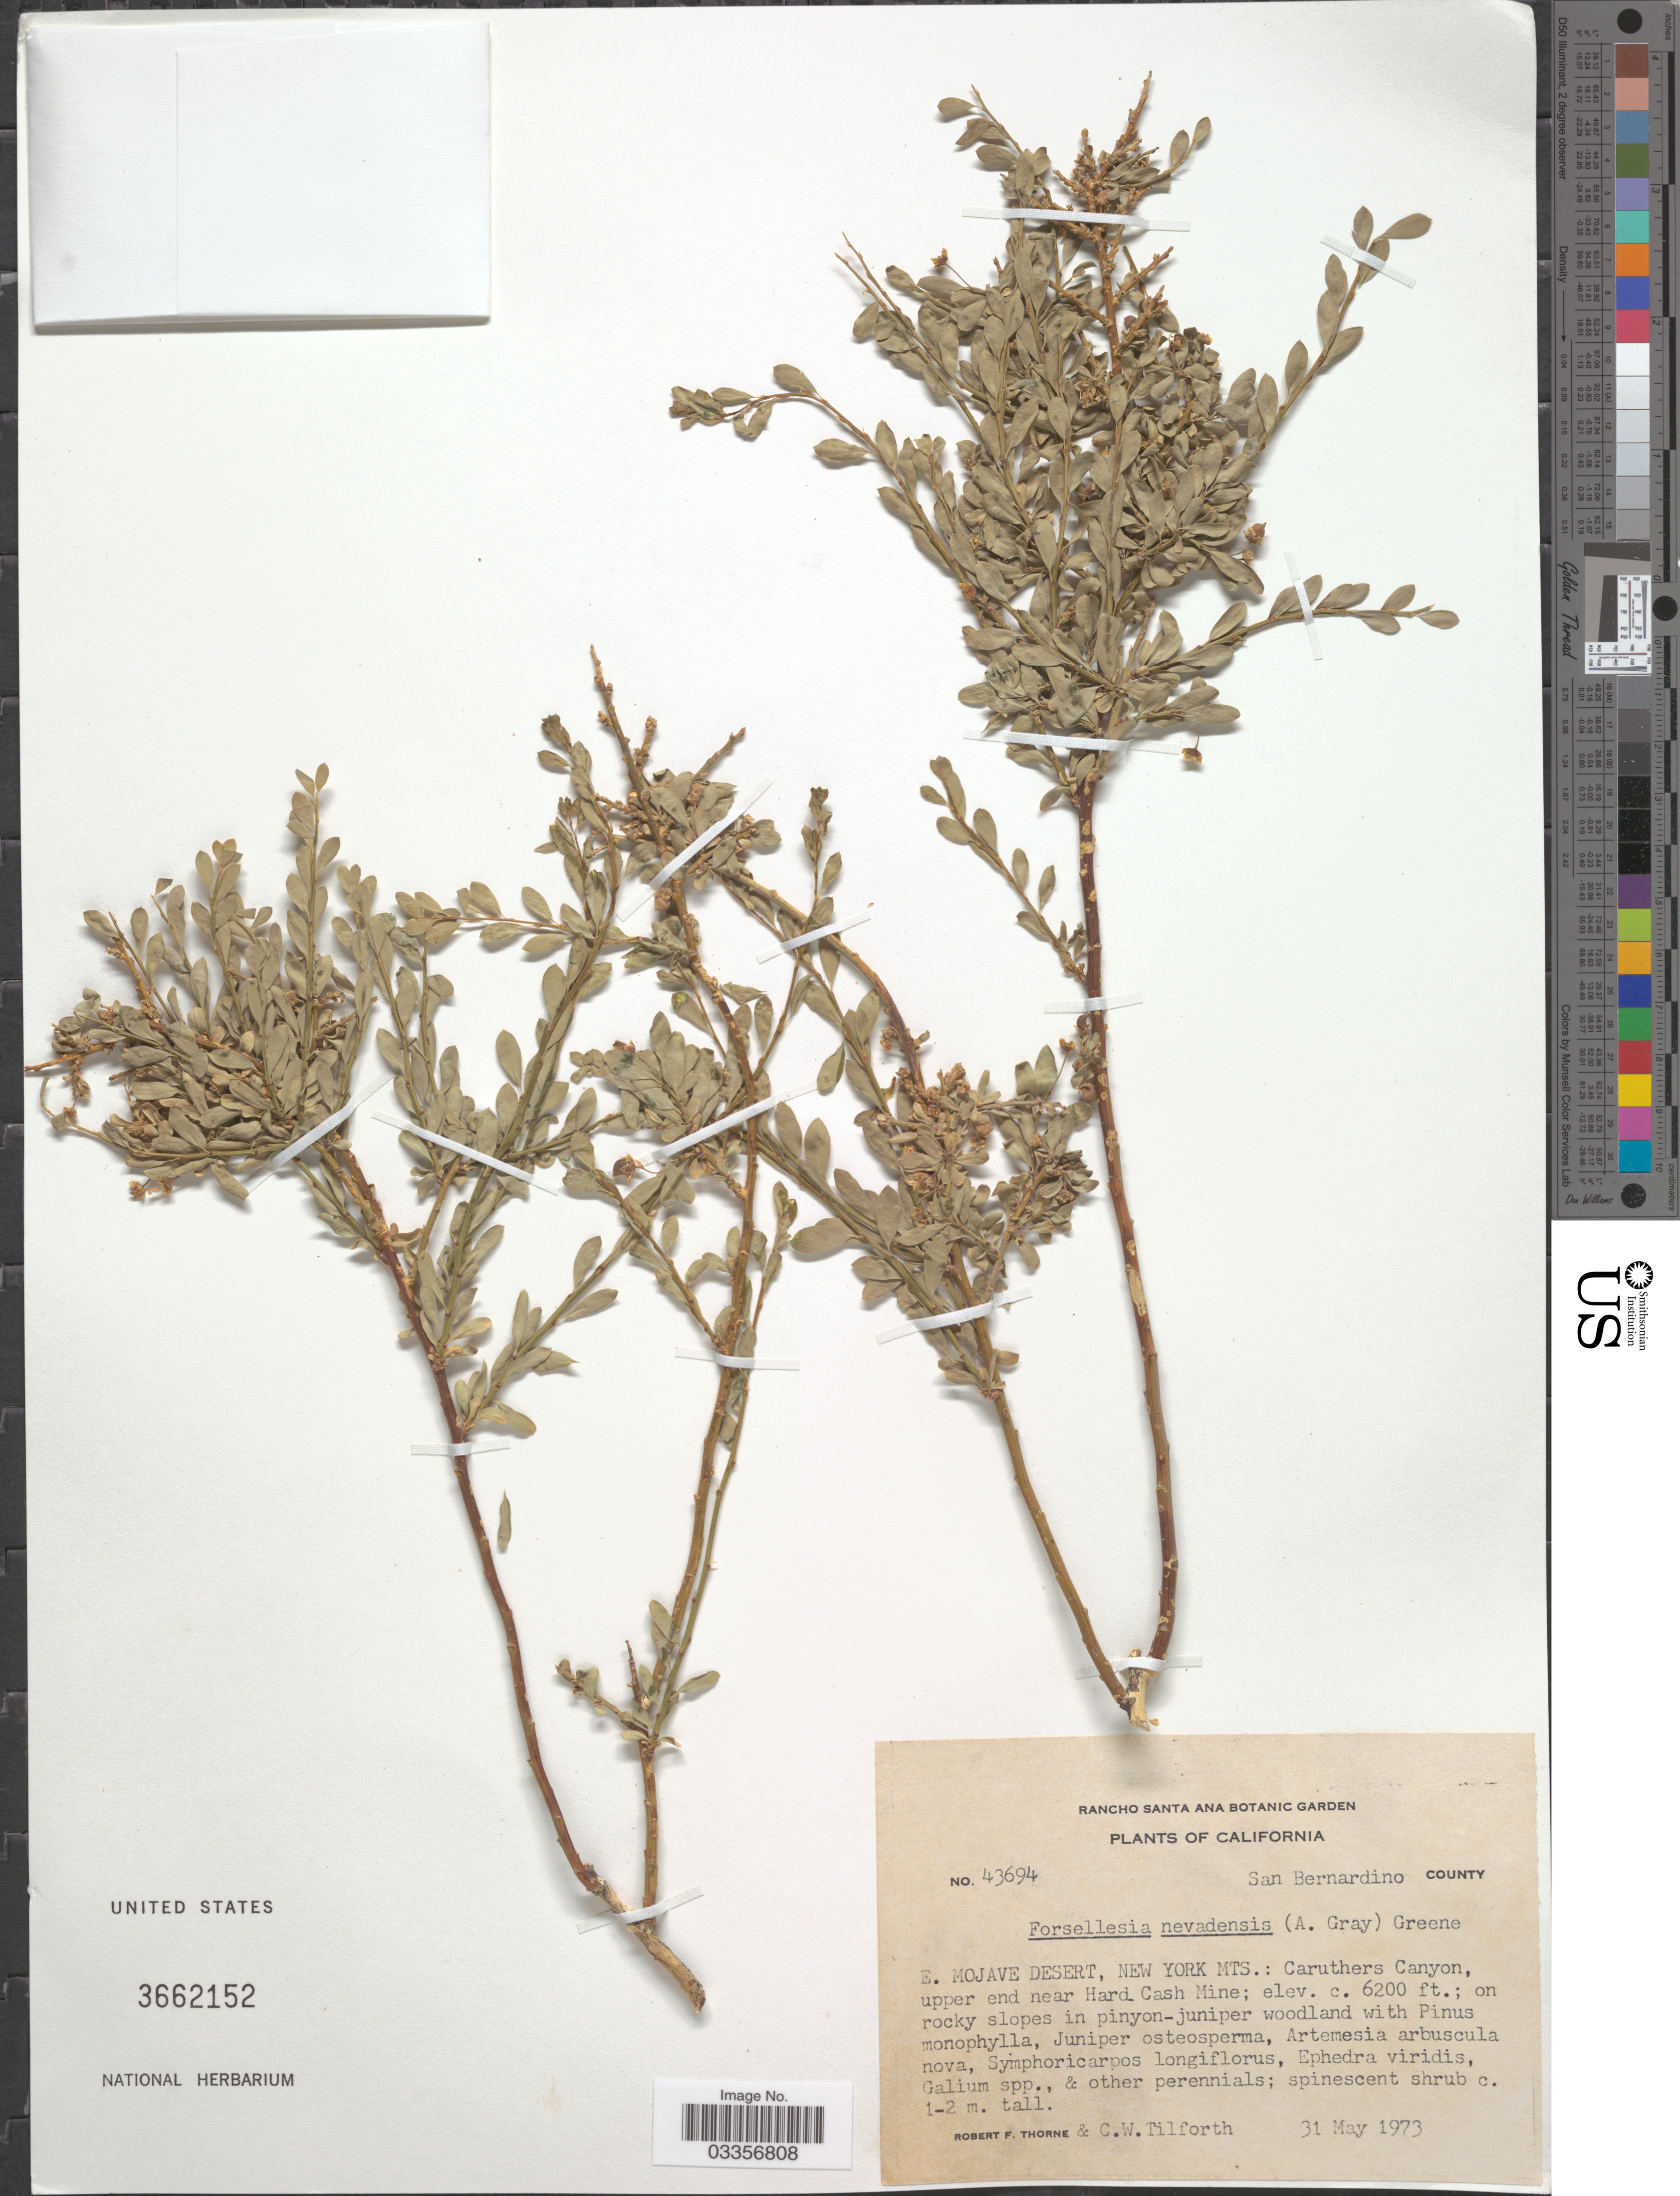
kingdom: Plantae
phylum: Tracheophyta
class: Magnoliopsida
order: Crossosomatales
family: Crossosomataceae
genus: Glossopetalon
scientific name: Glossopetalon spinescens var. aridum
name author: M.E. Jones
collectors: R. F. Thorne & C. Tilforth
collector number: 43694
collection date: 1973-05-31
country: United States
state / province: California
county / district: San Bernardino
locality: San Bernardino County, E. Mojave Desert, New York Mts.: Caruthers Canyon, upper end near Hard Cash Mine.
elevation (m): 1890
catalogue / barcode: US 3662152